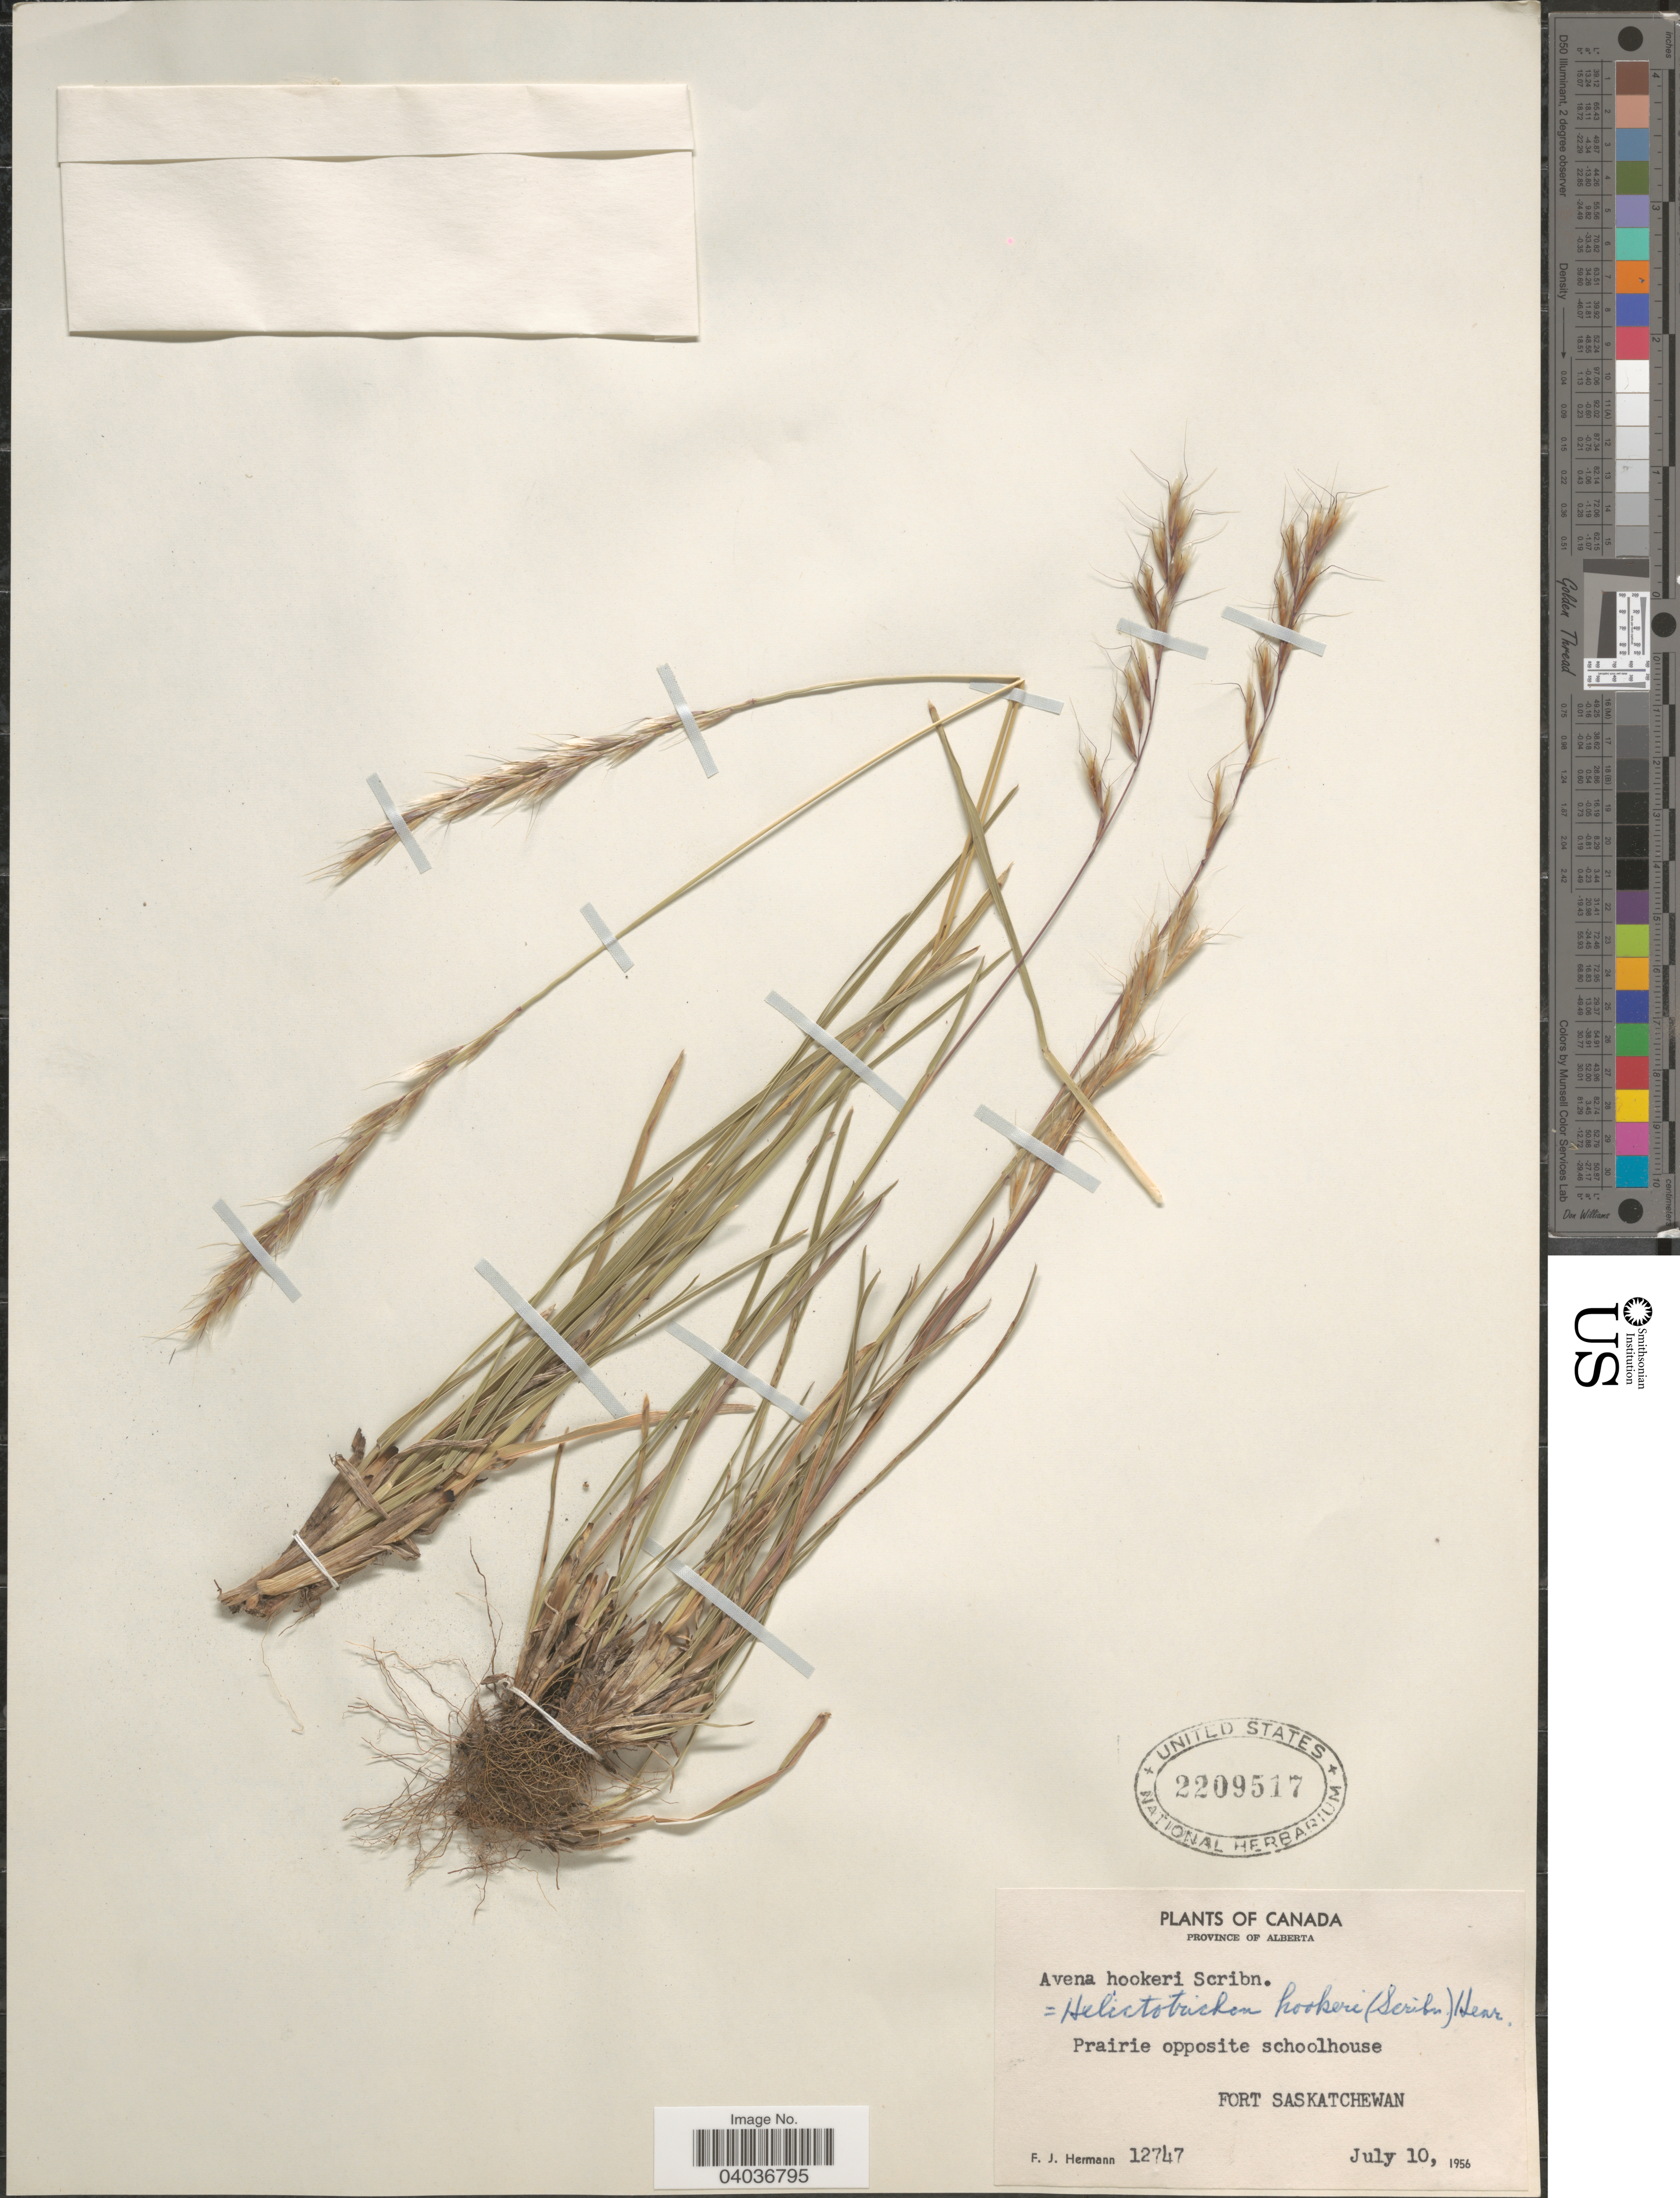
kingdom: Plantae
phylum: Tracheophyta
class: Liliopsida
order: Poales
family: Poaceae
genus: Helictochloa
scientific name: Helictochloa hookeri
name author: (Scribn.) Romero Zarco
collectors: F. J. Hermann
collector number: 12747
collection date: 1956-07-10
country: Canada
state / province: Alberta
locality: Opposite schoolhouse. Fort Saskatchewan.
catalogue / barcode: US 2209517